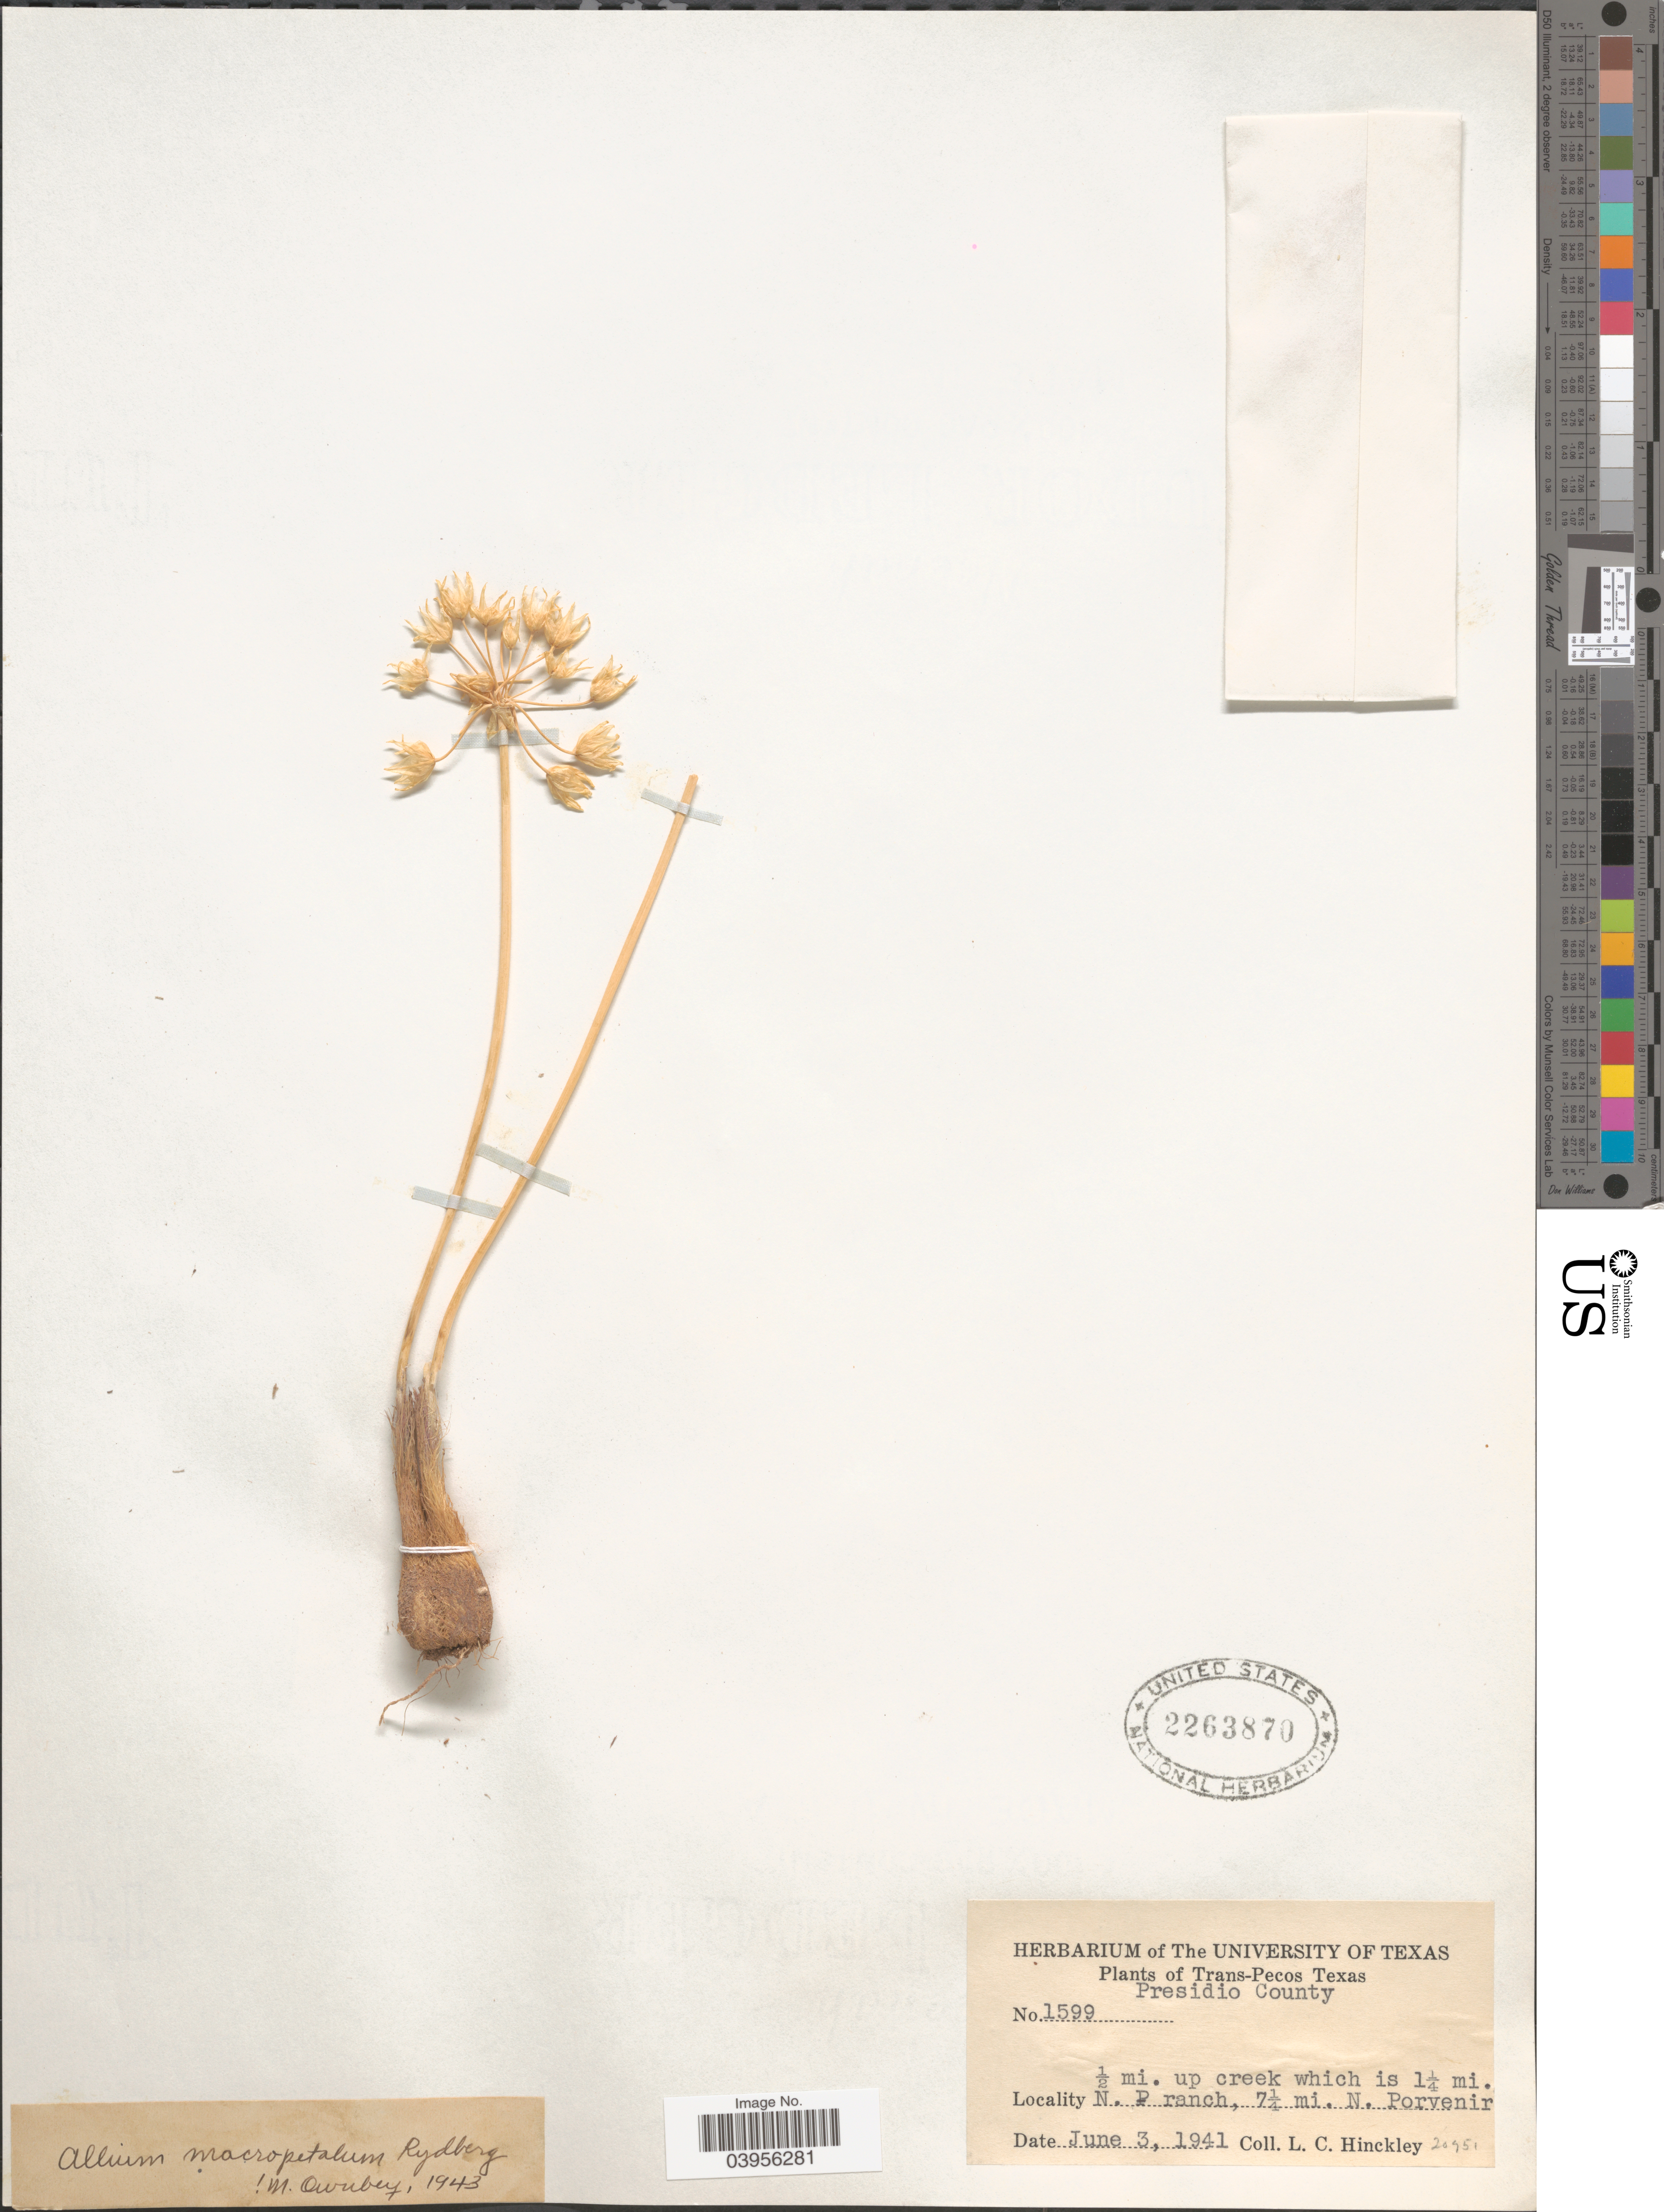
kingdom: Plantae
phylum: Tracheophyta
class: Liliopsida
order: Asparagales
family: Amaryllidaceae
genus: Allium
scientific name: Allium macropetalum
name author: Rydb.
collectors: L. Hinckley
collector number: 1599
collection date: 1941-06-03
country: United States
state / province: Texas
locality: Trans-Pecos Texas. Presidio County. ½ mi. up creek which is 1¼ mi. N. P ranch, 7¼ mi. N. Porvenir.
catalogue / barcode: US 2263870